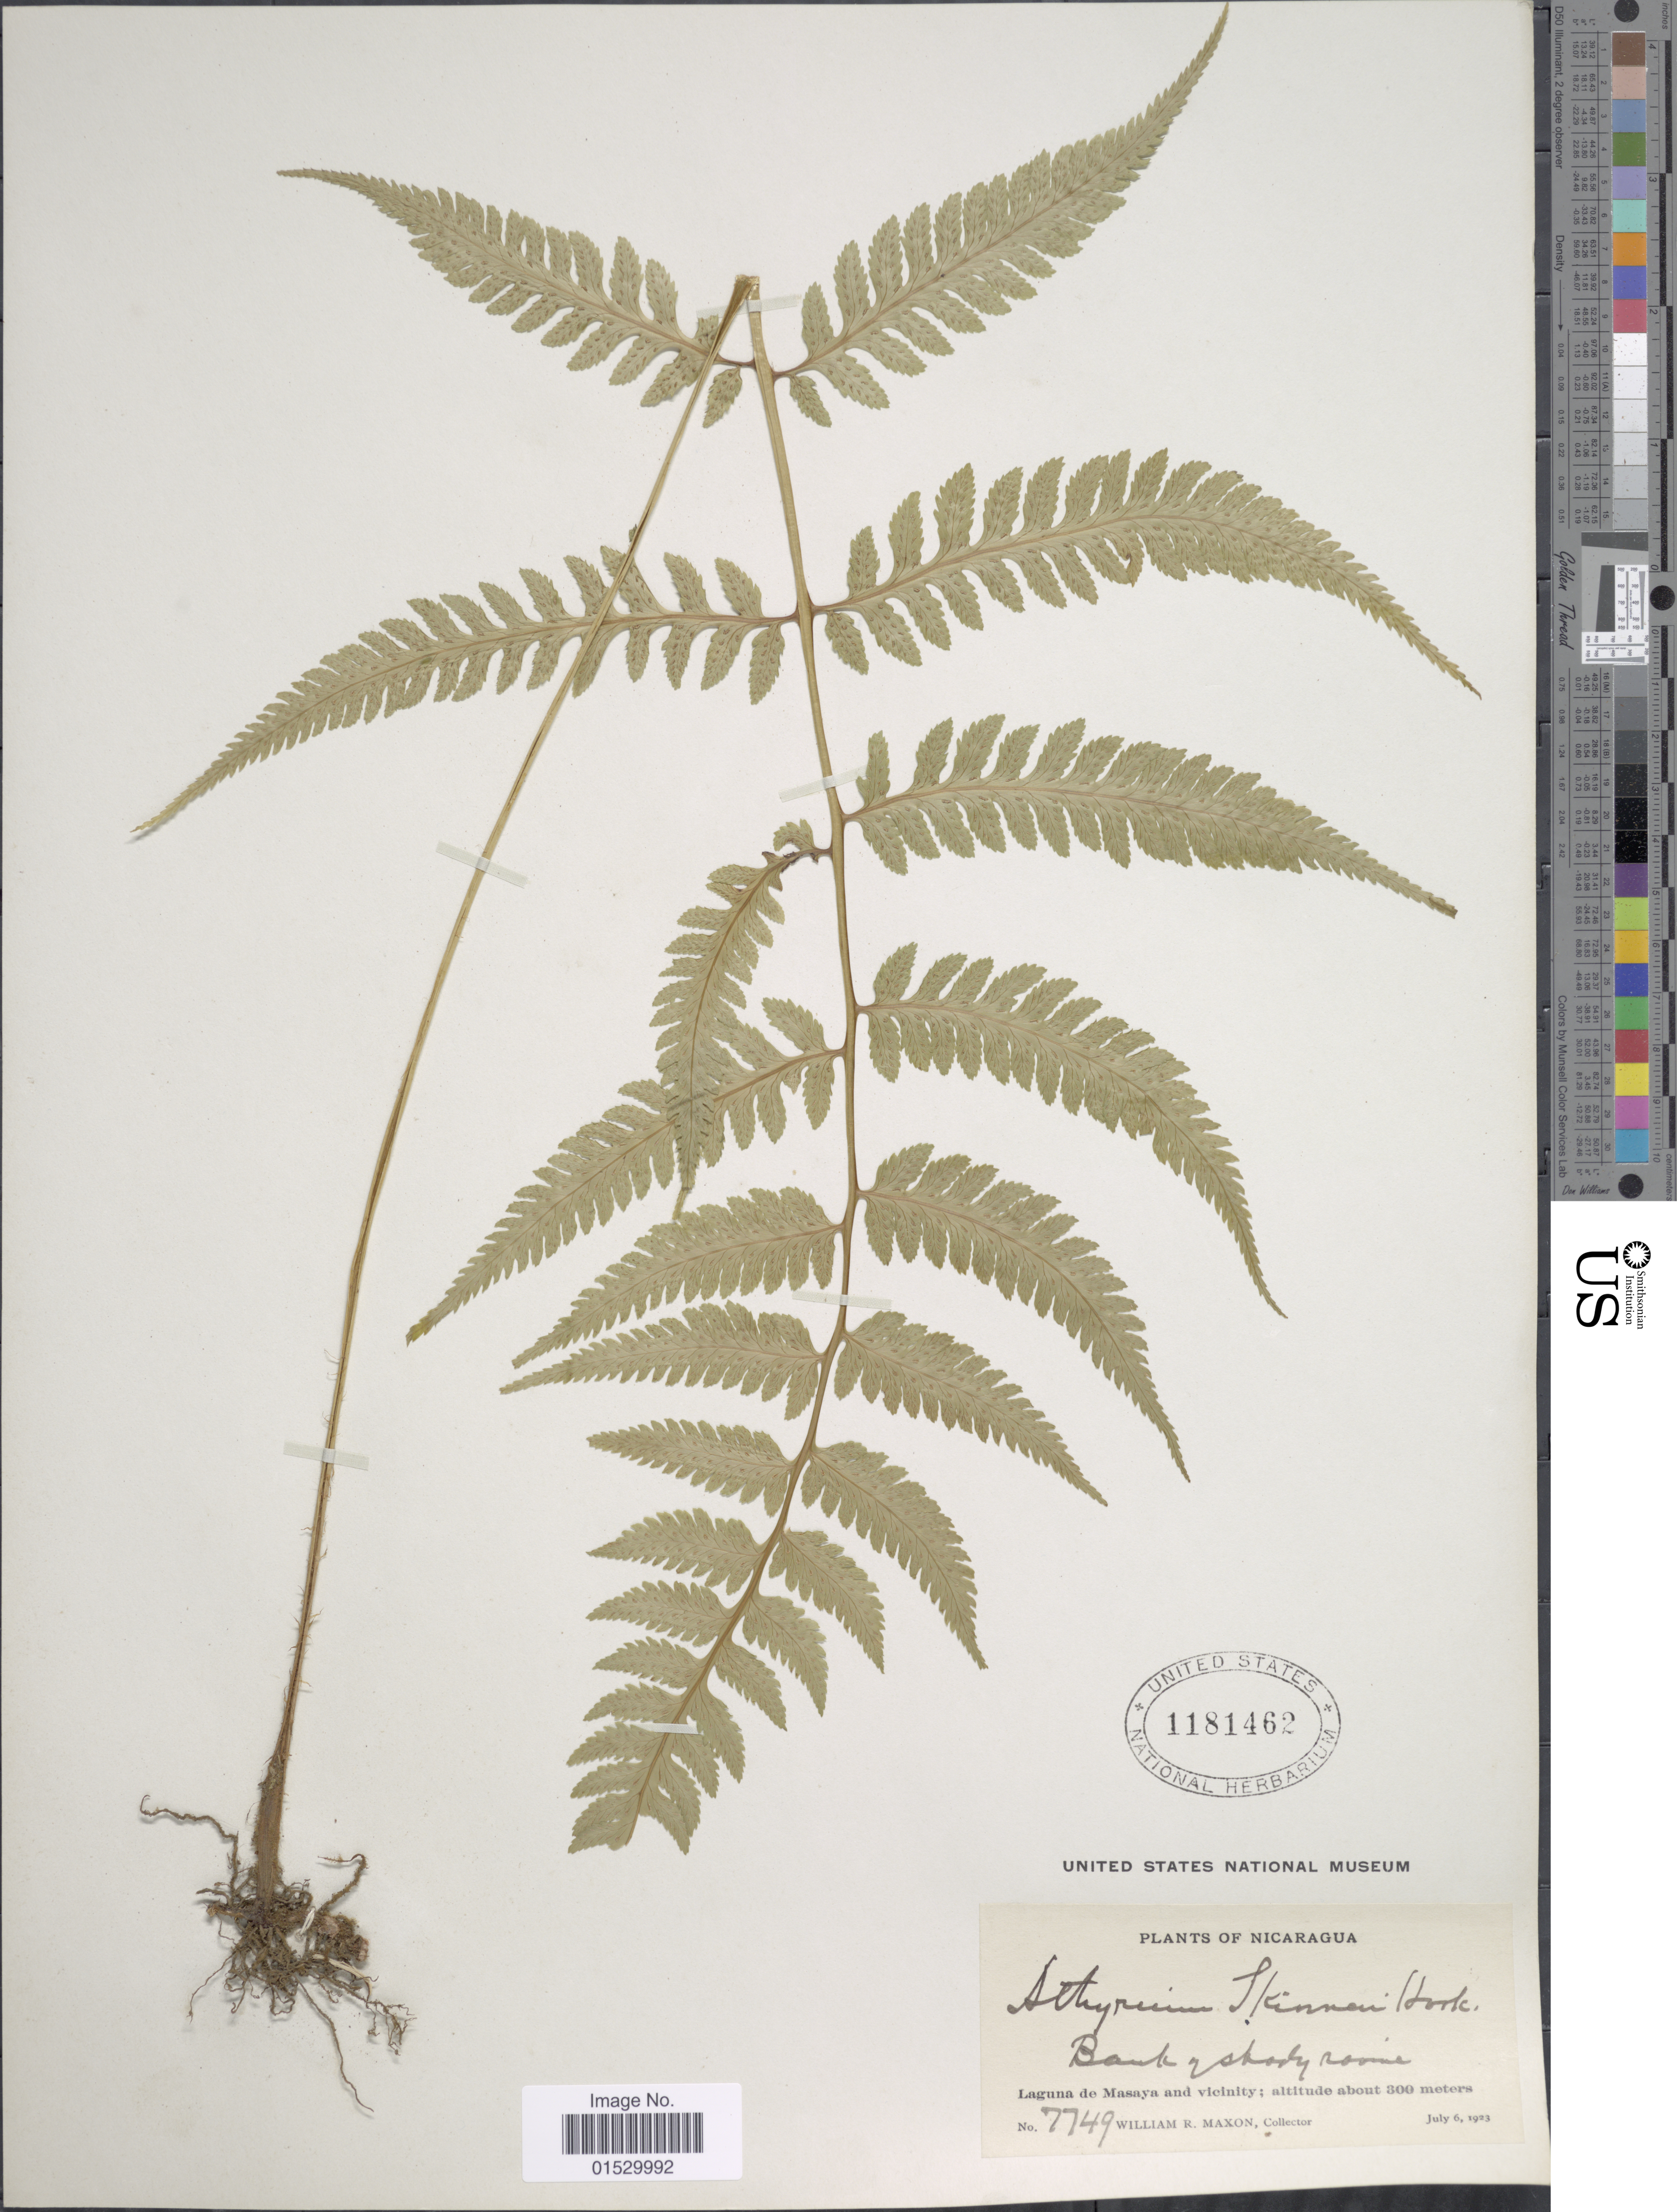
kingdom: Plantae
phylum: Tracheophyta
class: Polypodiopsida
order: Polypodiales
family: Athyriaceae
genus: Athyrium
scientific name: Athyrium skinneri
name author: (Baker) Diels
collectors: W. R. Maxon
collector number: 7749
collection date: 1923-07-06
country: Nicaragua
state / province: Masaya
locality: Laguna de Masaya and vicinity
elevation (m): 300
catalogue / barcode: US 1181462